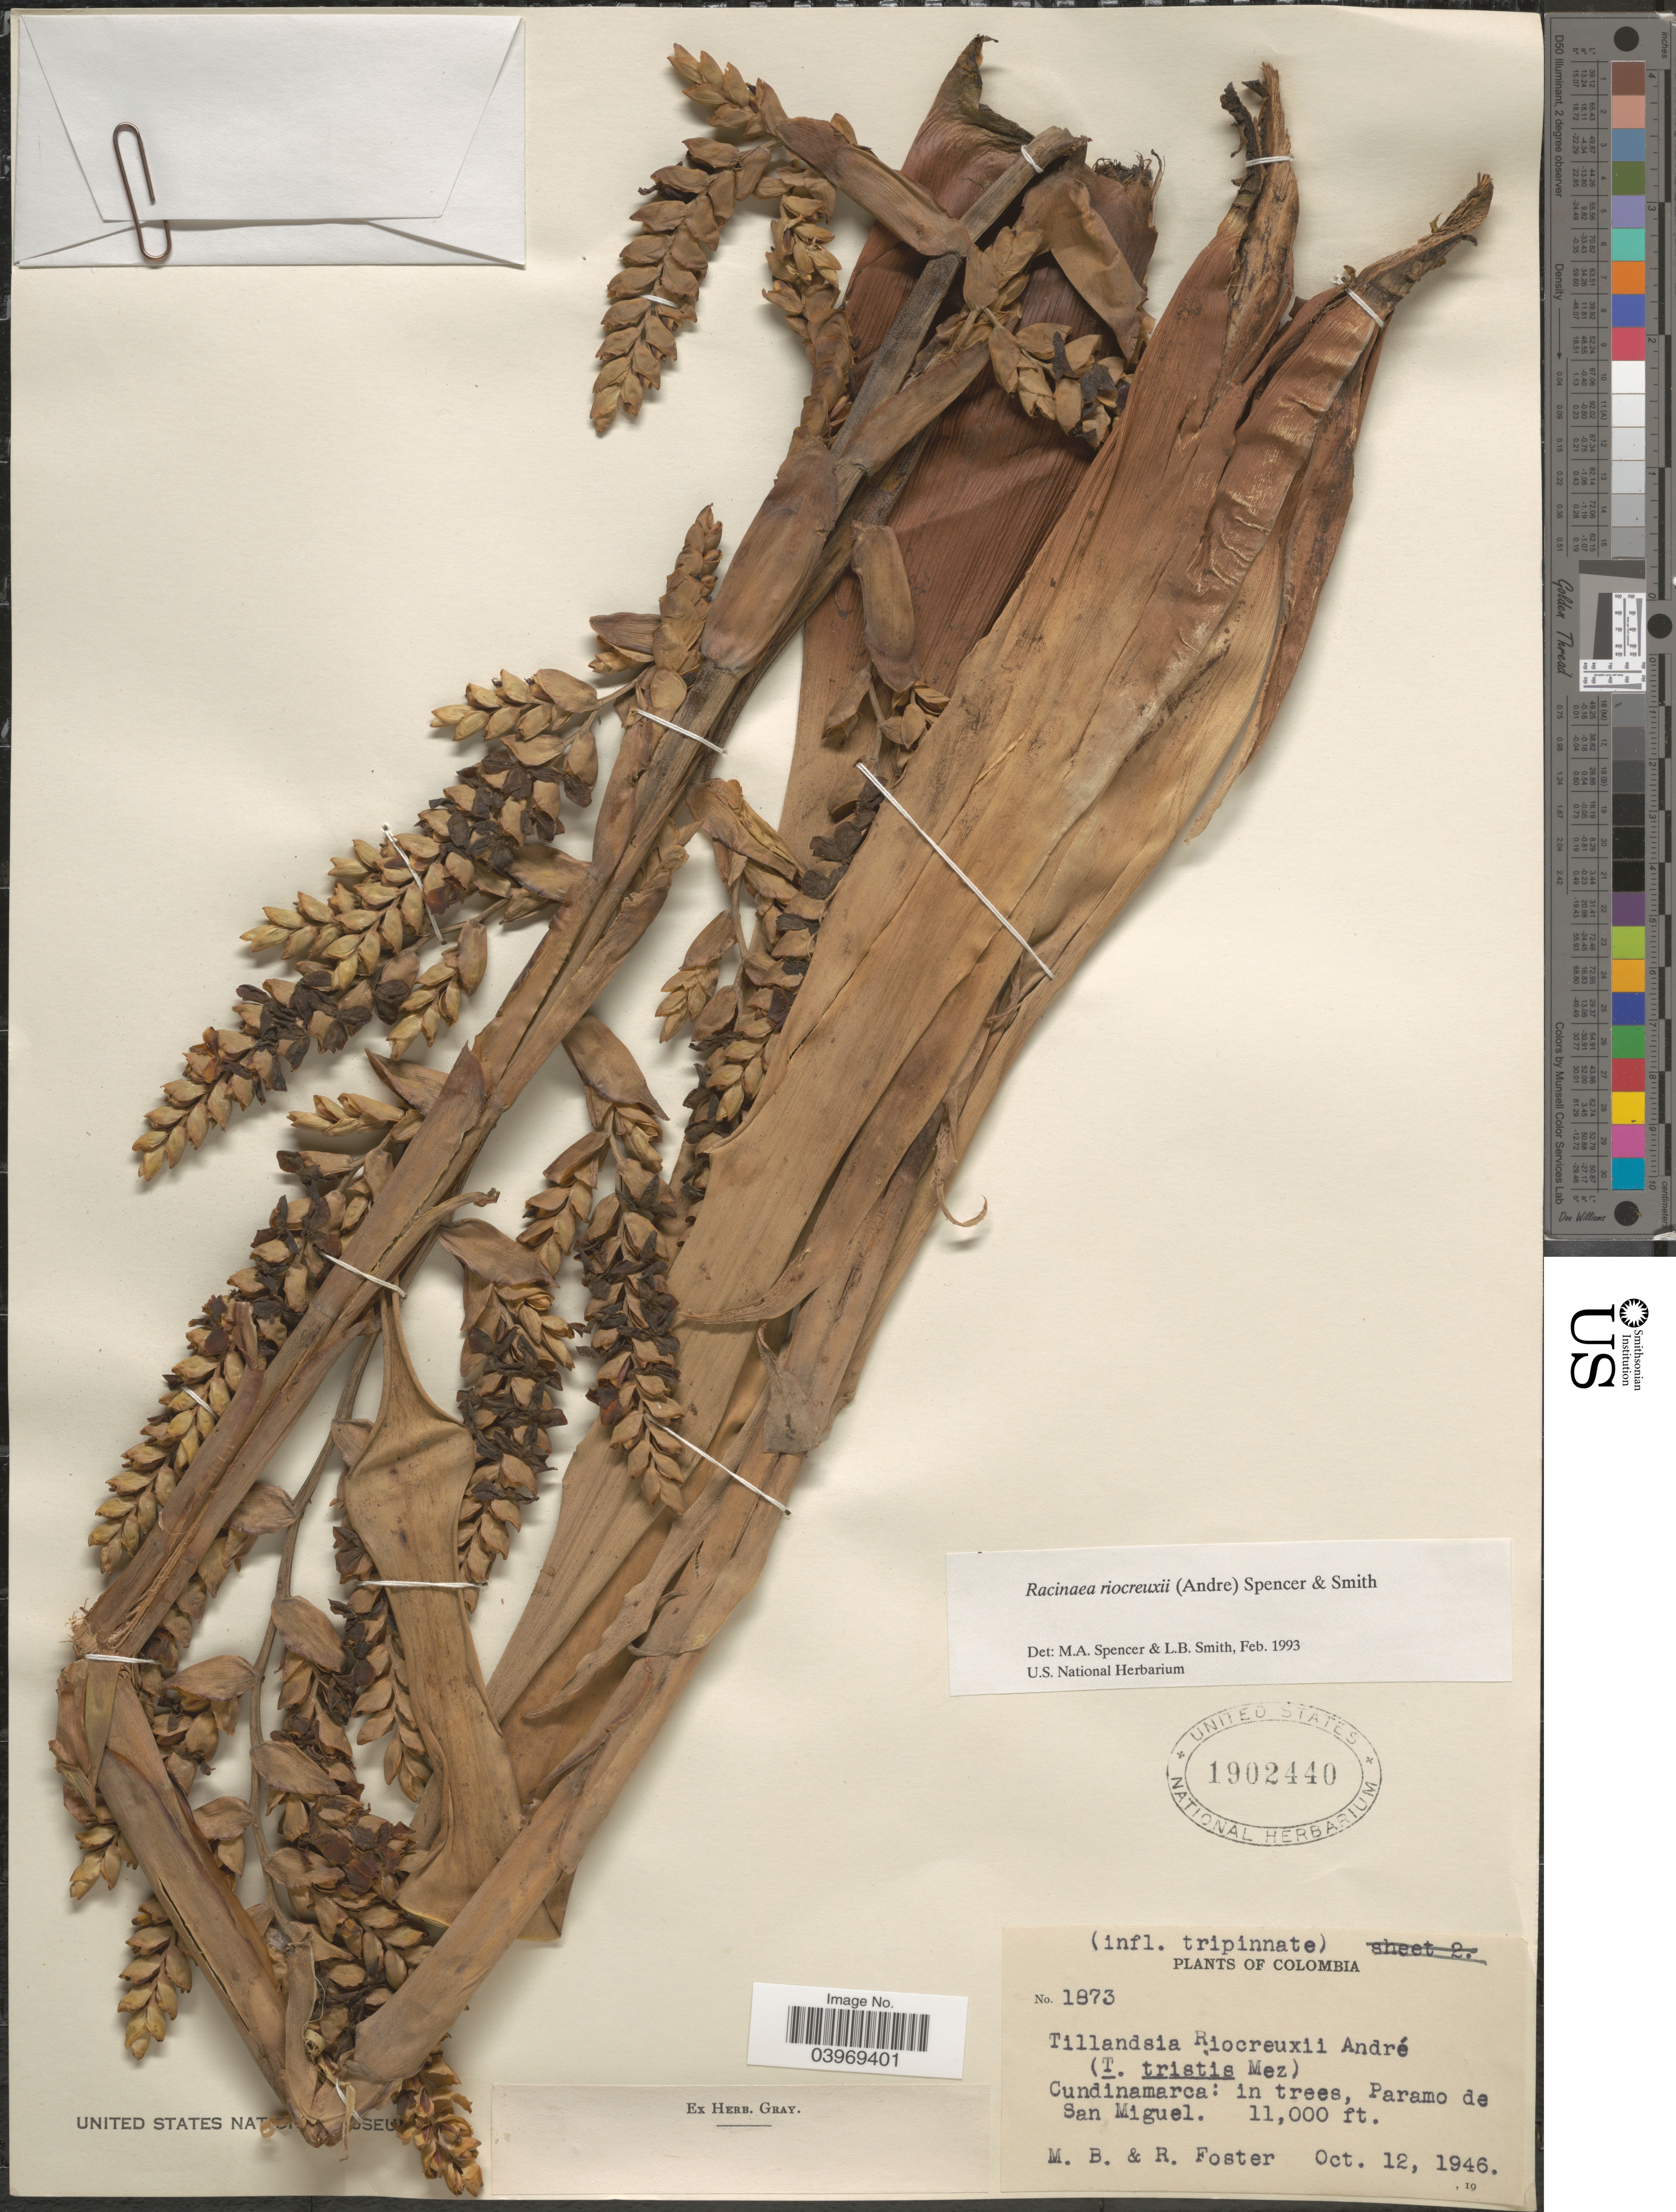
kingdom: Plantae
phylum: Tracheophyta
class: Liliopsida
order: Poales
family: Bromeliaceae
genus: Racinaea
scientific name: Racinaea riocreuxii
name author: (André) M.A. Spencer & L.B. Sm.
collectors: M. B. Foster & R. Foster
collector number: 1873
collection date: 1946-10-12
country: Colombia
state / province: Cundinamarca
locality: Paramo de San Miguel.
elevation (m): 3353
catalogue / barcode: US 1902440